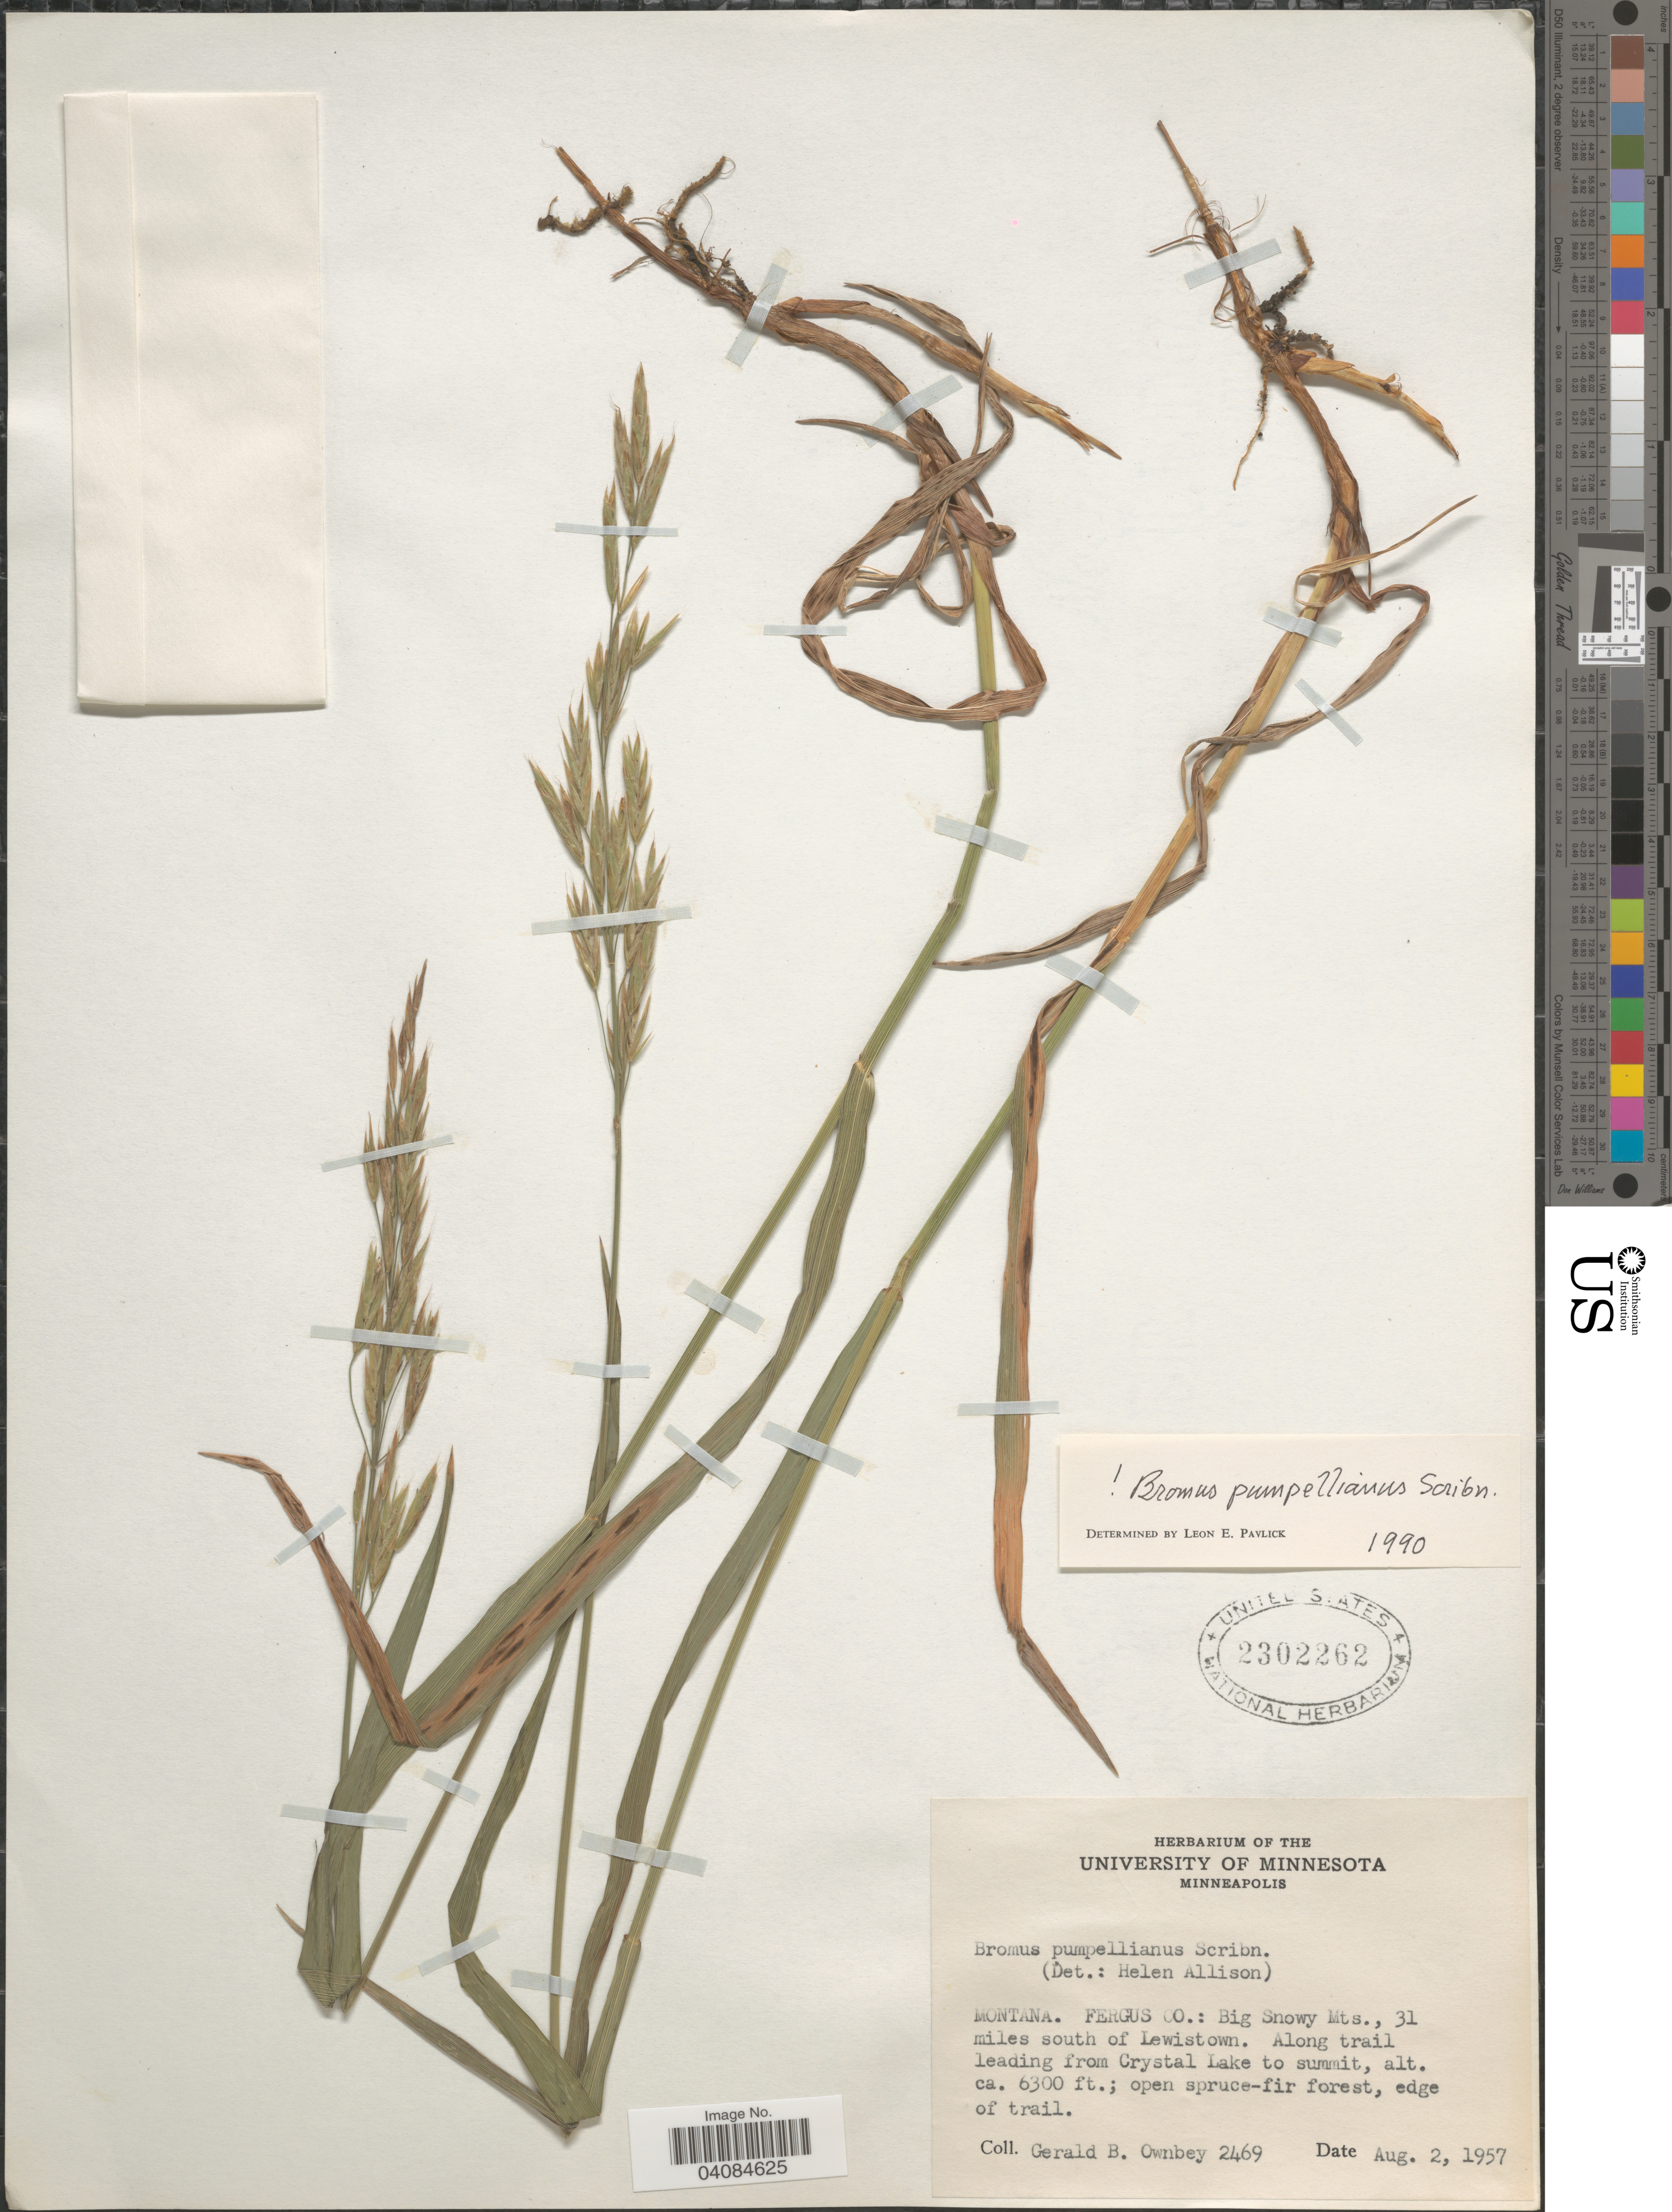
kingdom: Plantae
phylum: Tracheophyta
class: Liliopsida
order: Poales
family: Poaceae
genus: Bromus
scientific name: Bromus pumpellianus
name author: Scribn.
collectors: G. B. Ownbey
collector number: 2469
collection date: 1957-08-02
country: United States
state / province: Montana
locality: Fergus Co.: Big Snowy Mts., 31 miles south of Lewistown. Along trail leading from Crystal Lake to summit.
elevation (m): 1920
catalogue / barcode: US 2302262